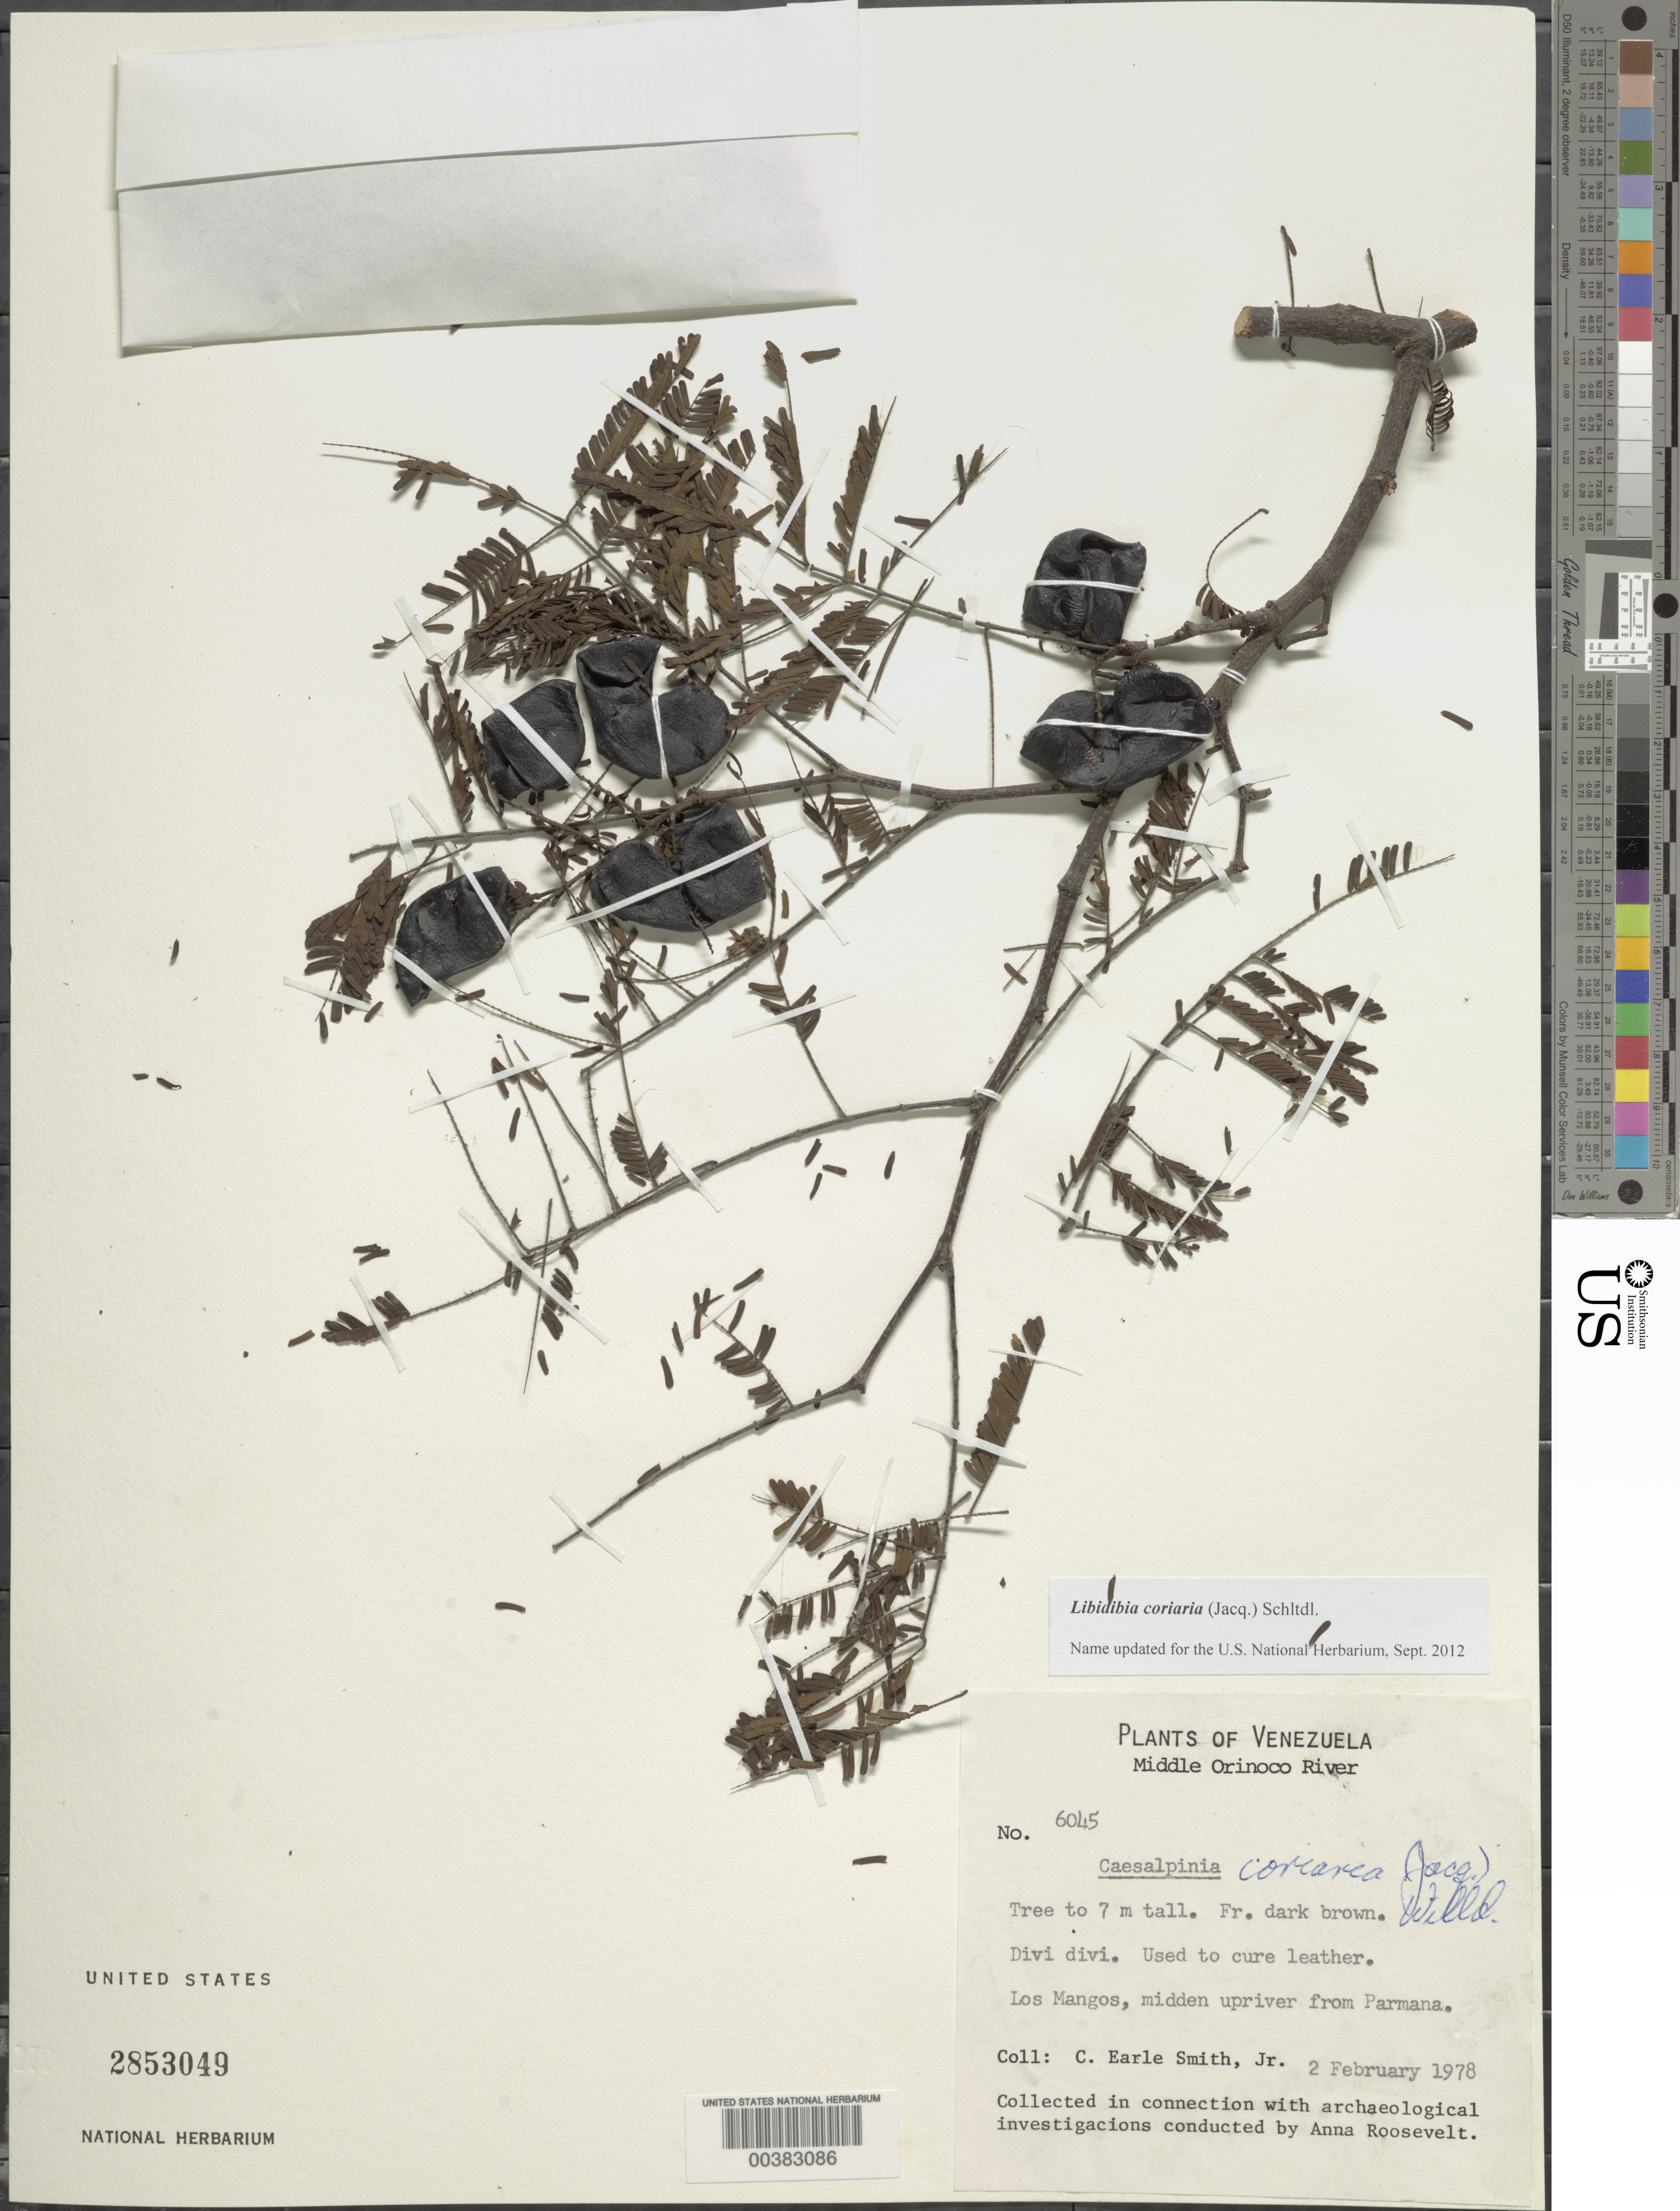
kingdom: Plantae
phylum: Tracheophyta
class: Magnoliopsida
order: Fabales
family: Fabaceae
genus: Libidibia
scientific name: Libidibia coriaria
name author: (Jacq.) Schltdl.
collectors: C. E. Smith Jr.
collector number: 6045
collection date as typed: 02 Feb 1978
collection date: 1978-02-02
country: Venezuela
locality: Los mangos, midden upriver from parmana; middle orinoco river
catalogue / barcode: US 2853049